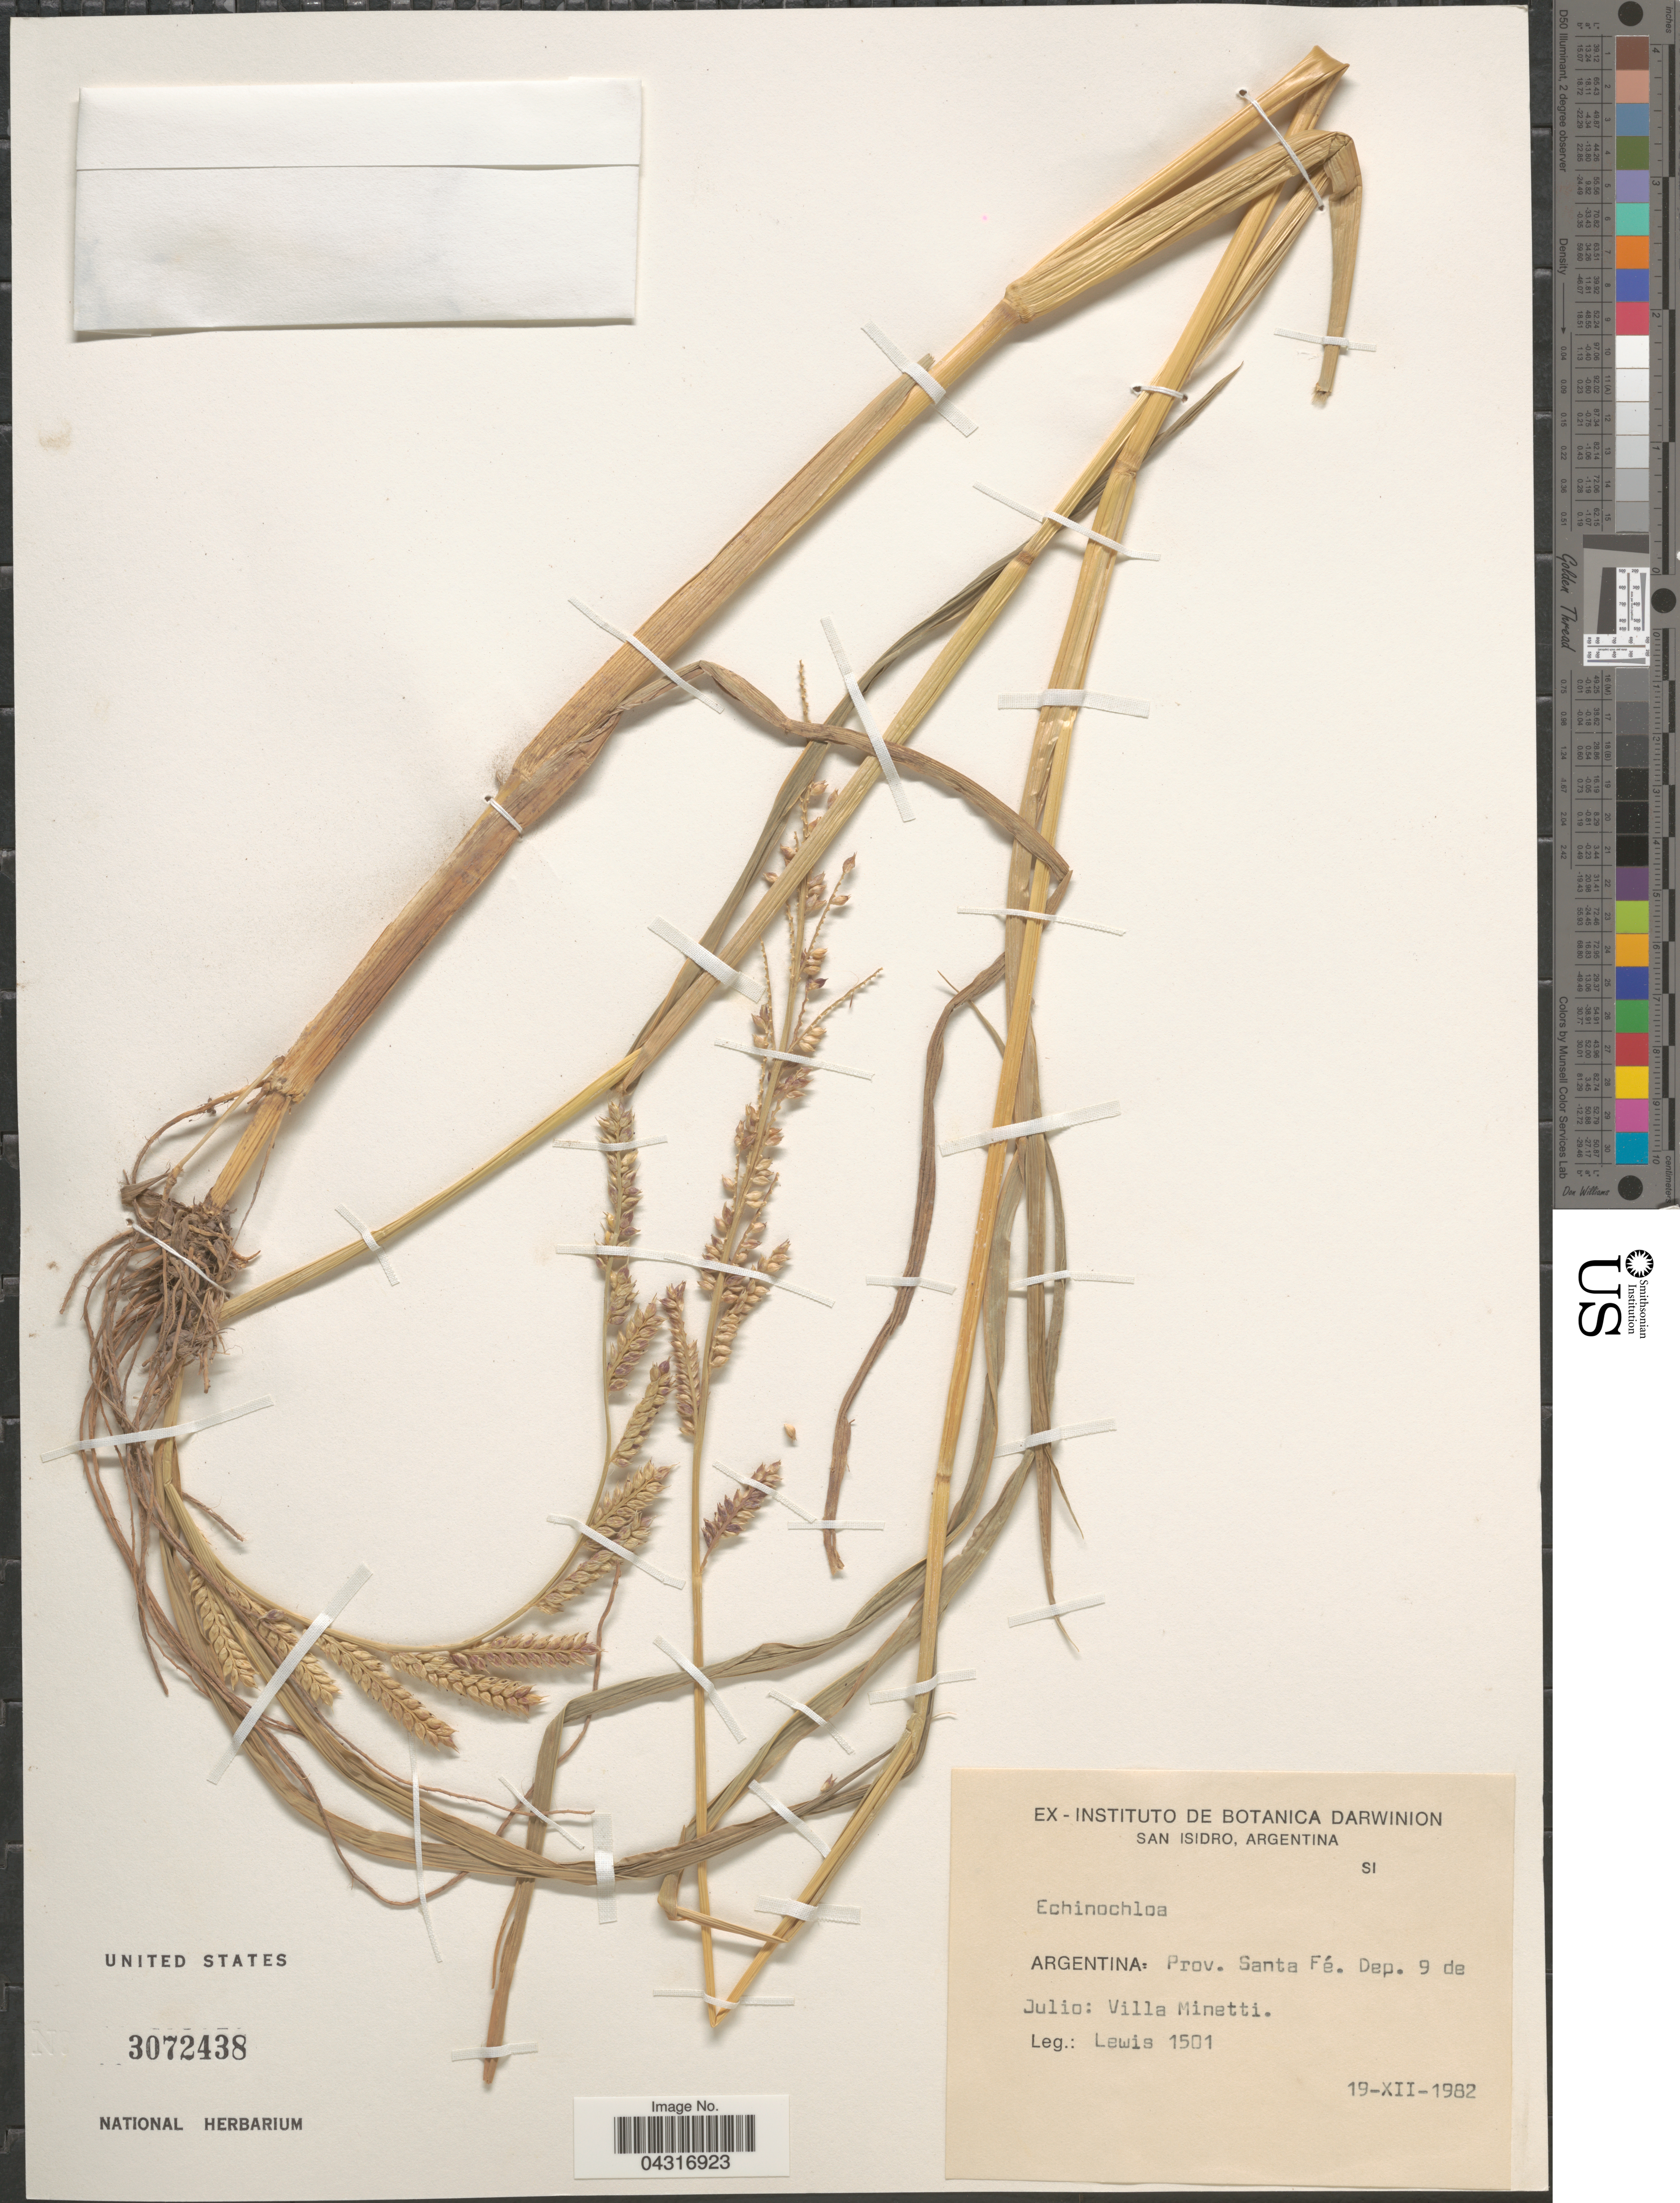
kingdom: Plantae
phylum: Tracheophyta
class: Liliopsida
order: Poales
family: Poaceae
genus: Echinochloa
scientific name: Echinochloa sp.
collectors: -- Lewis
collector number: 1501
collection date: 1982-12-19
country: Argentina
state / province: Santa Fe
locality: Dep. 9 de Julio: Villa Minetti.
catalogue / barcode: US 3072438